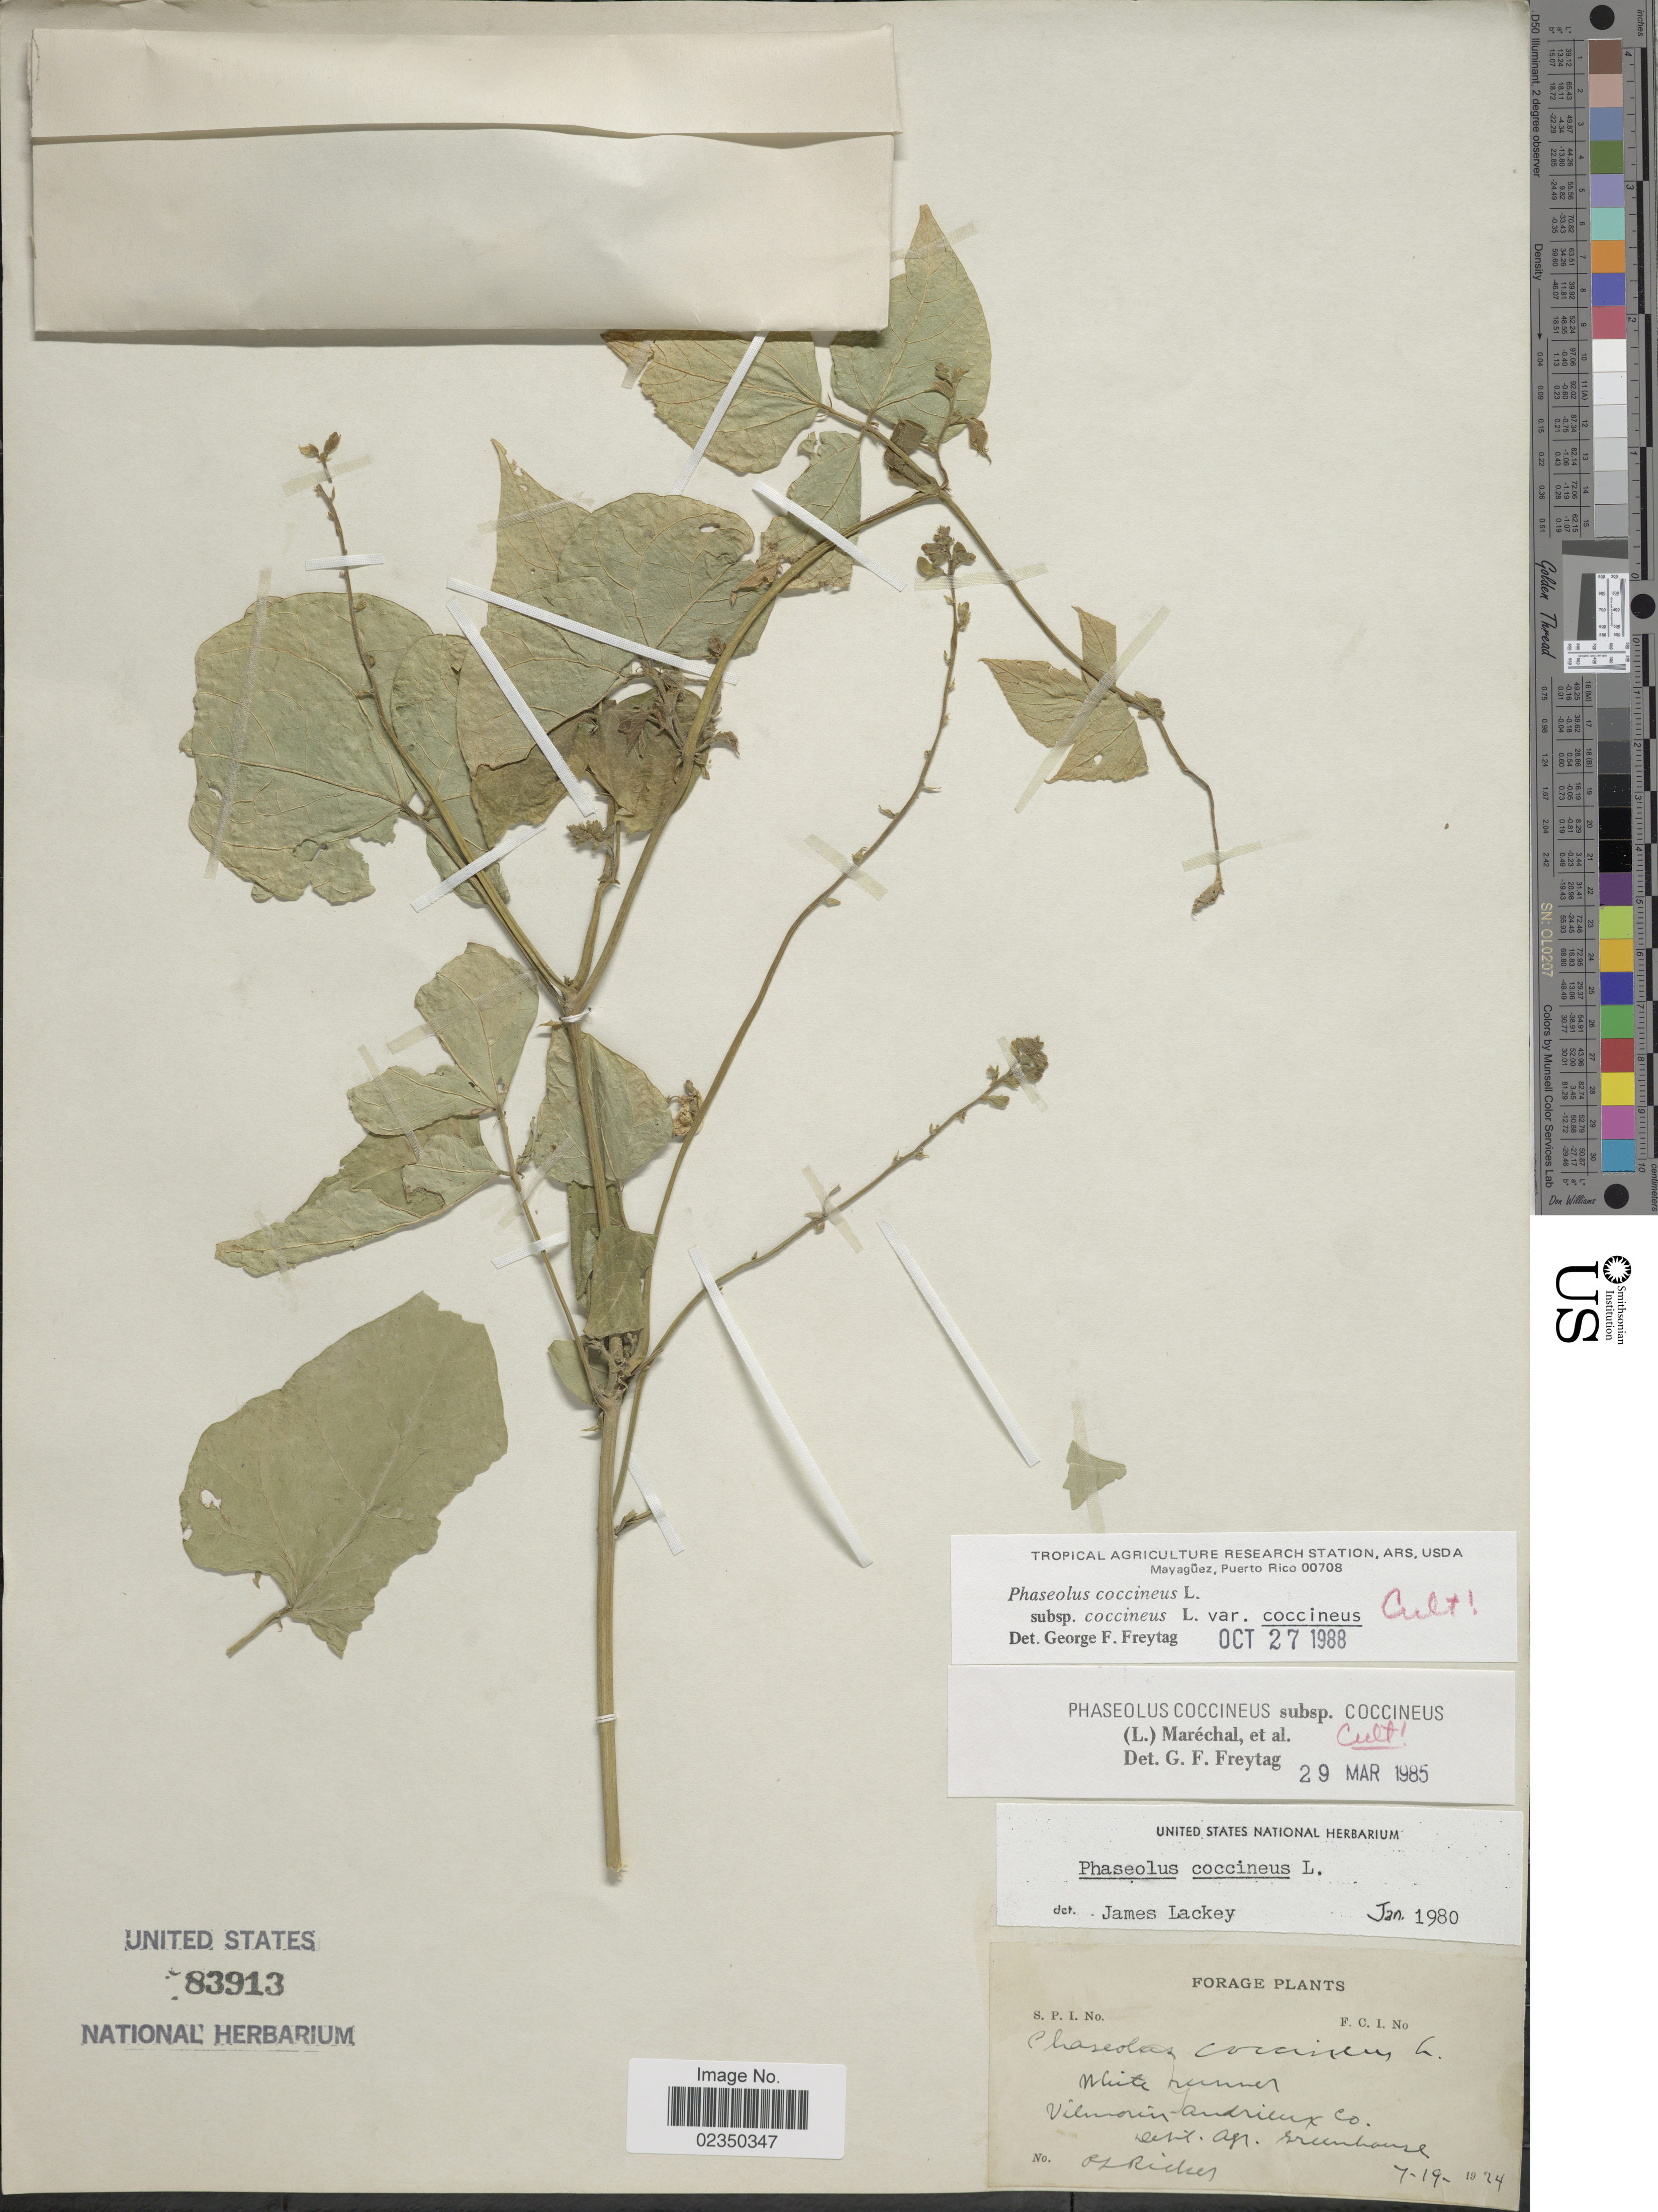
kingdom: Plantae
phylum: Tracheophyta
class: Magnoliopsida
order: Fabales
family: Fabaceae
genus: Phaseolus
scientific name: Phaseolus coccineus var. coccineus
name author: L.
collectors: P. Ricker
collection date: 1924-07-19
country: United States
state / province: District of Columbia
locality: Forage plants, Vilmorin Andrilux Co., Dept. Agr. Greenhouse.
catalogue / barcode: US 83913